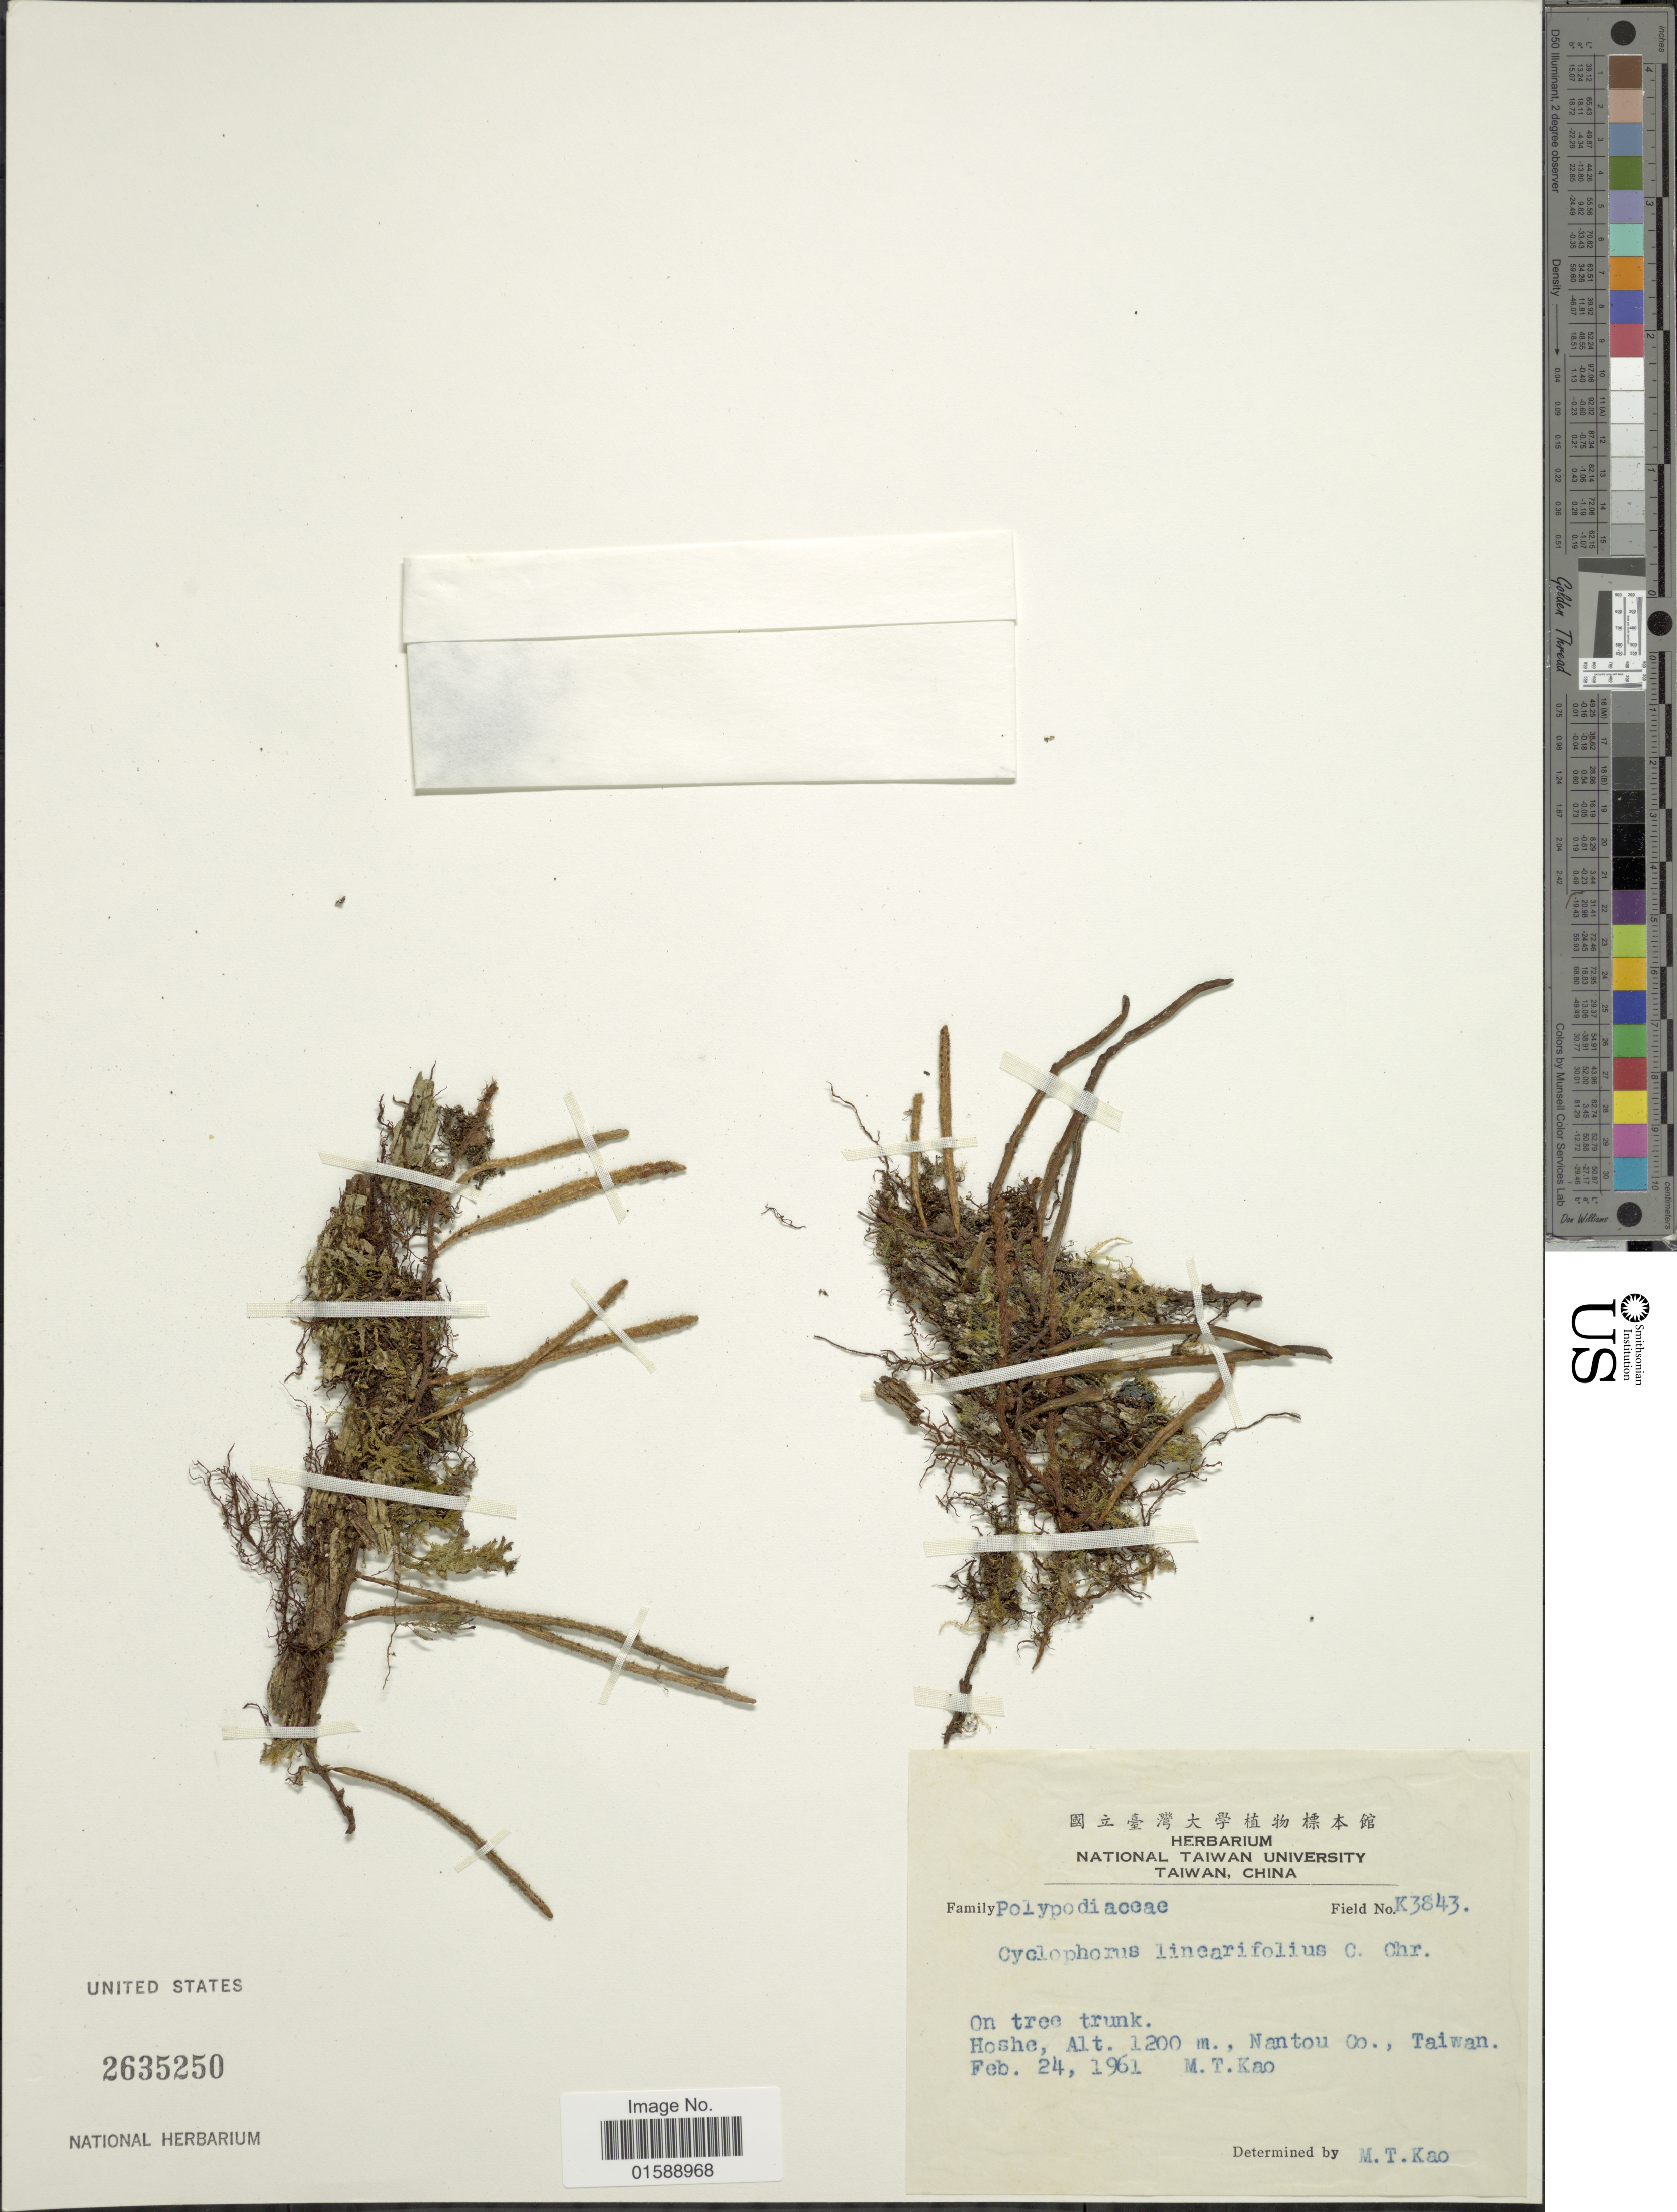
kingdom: Plantae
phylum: Tracheophyta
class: Polypodiopsida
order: Polypodiales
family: Polypodiaceae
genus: Pyrrosia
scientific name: Pyrrosia linearifolia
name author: (Hook.) Ching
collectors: M. T. Kao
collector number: K3843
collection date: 1961-02-24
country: Taiwan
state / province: Nantou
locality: Hoshe. Nantou Co.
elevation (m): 1200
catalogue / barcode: US 2635250